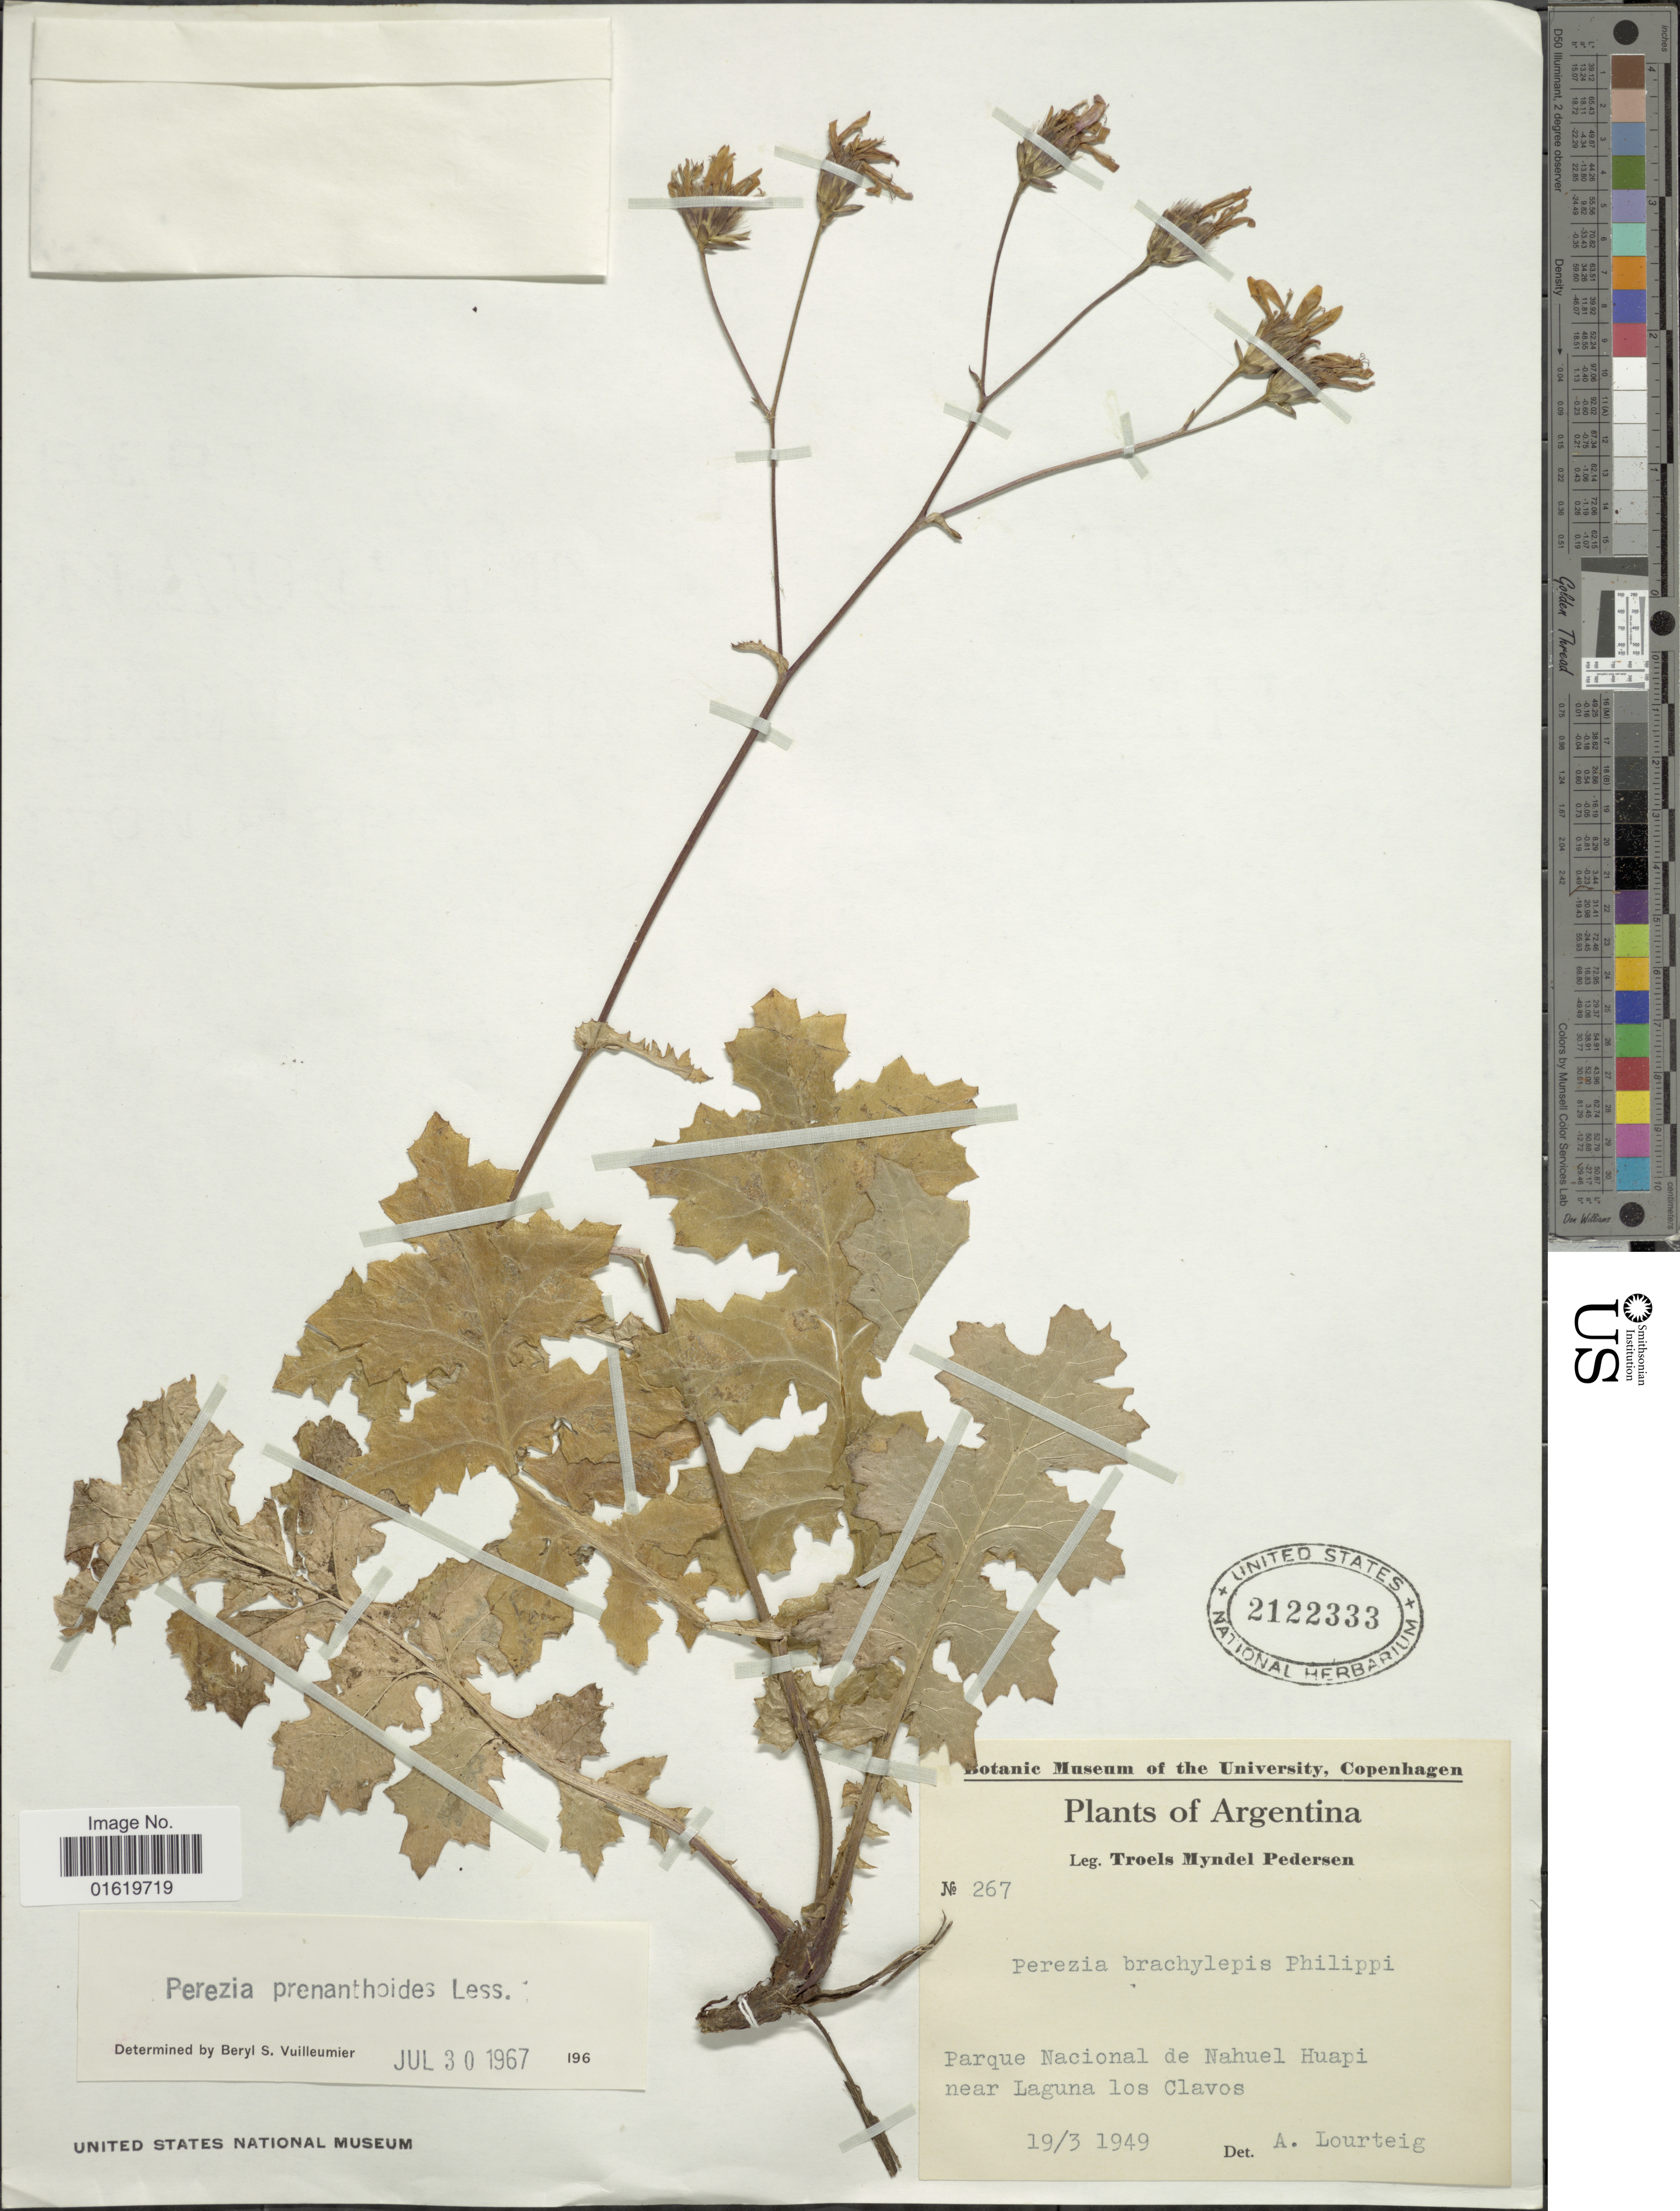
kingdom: Plantae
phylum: Tracheophyta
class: Magnoliopsida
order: Asterales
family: Asteraceae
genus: Perezia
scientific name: Perezia prenanthoides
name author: Less.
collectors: T. Pederson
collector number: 267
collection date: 1949-03-19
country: Argentina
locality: Parque Nacional de Nahuel Huapi near Laguna los Clavos.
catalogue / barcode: US 2122333